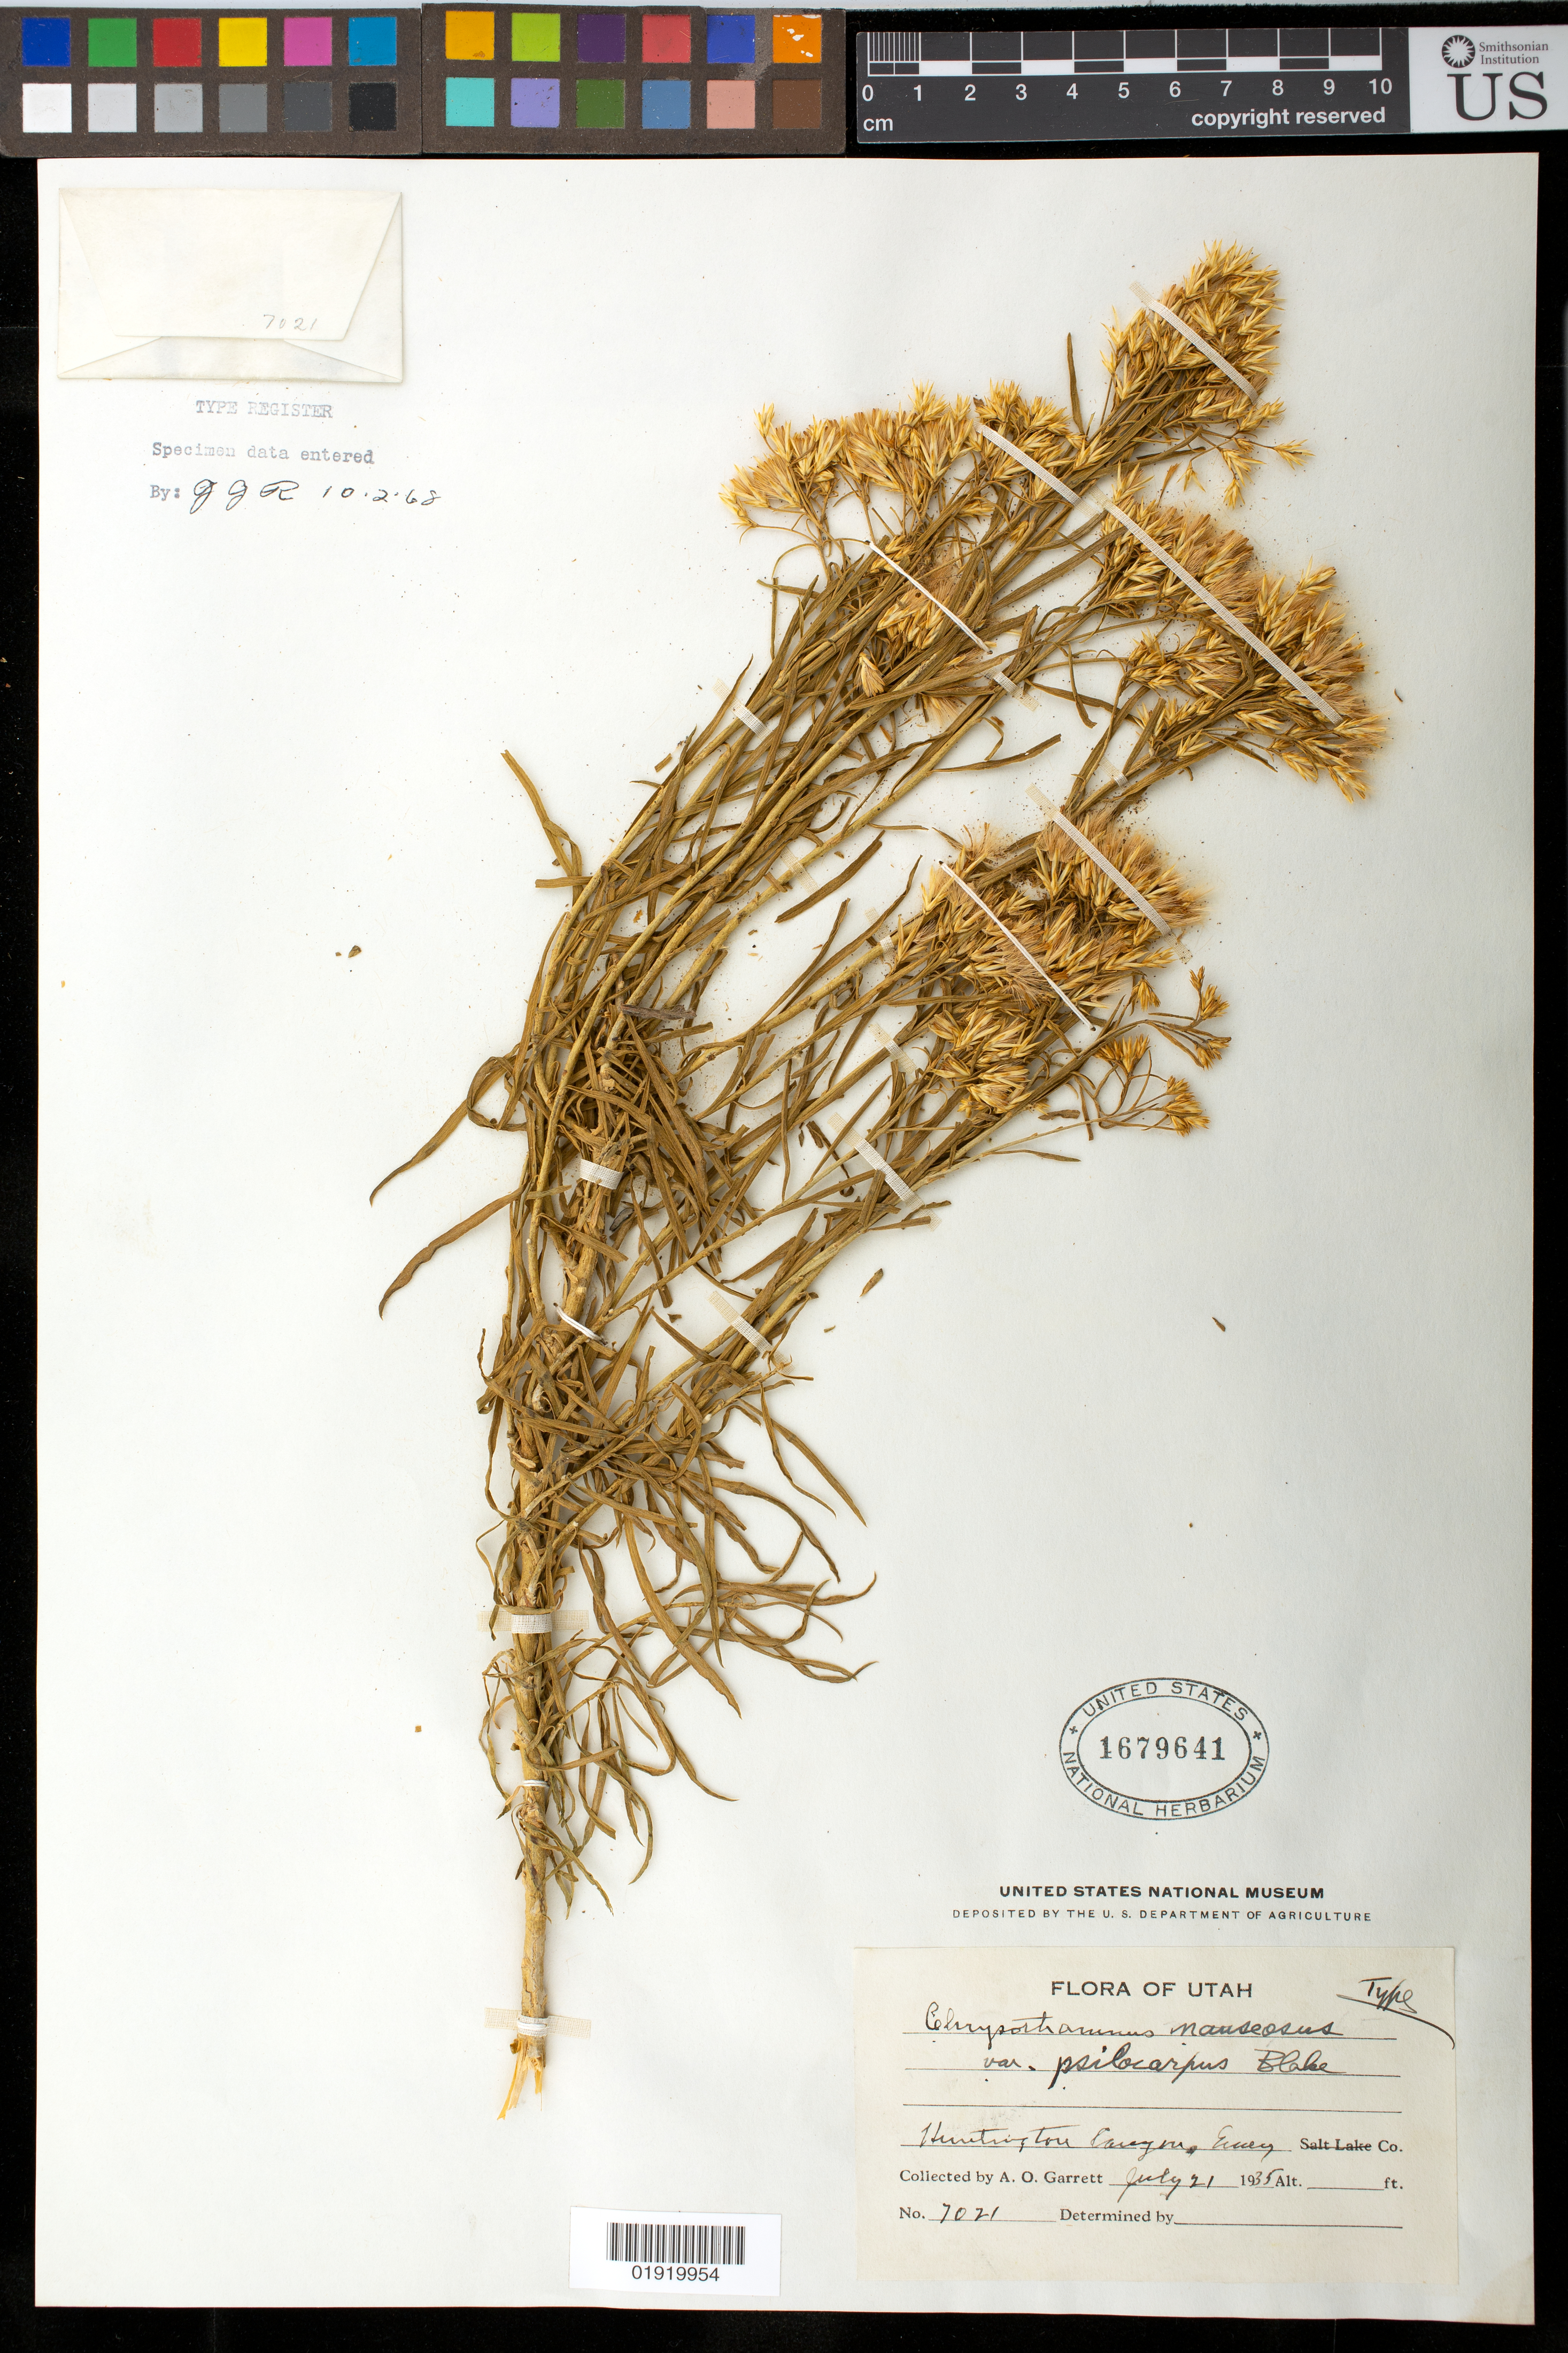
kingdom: Plantae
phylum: Tracheophyta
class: Magnoliopsida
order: Asterales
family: Asteraceae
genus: Chrysothamnus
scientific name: Chrysothamnus nauseosus var. psilocarpus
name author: S.F. Blake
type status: Holotype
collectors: A. O. Garrett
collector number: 7021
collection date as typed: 21 Jul 1935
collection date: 1935-07-21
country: United States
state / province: Utah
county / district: Emery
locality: Huntington Canyon.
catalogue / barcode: US 1679641